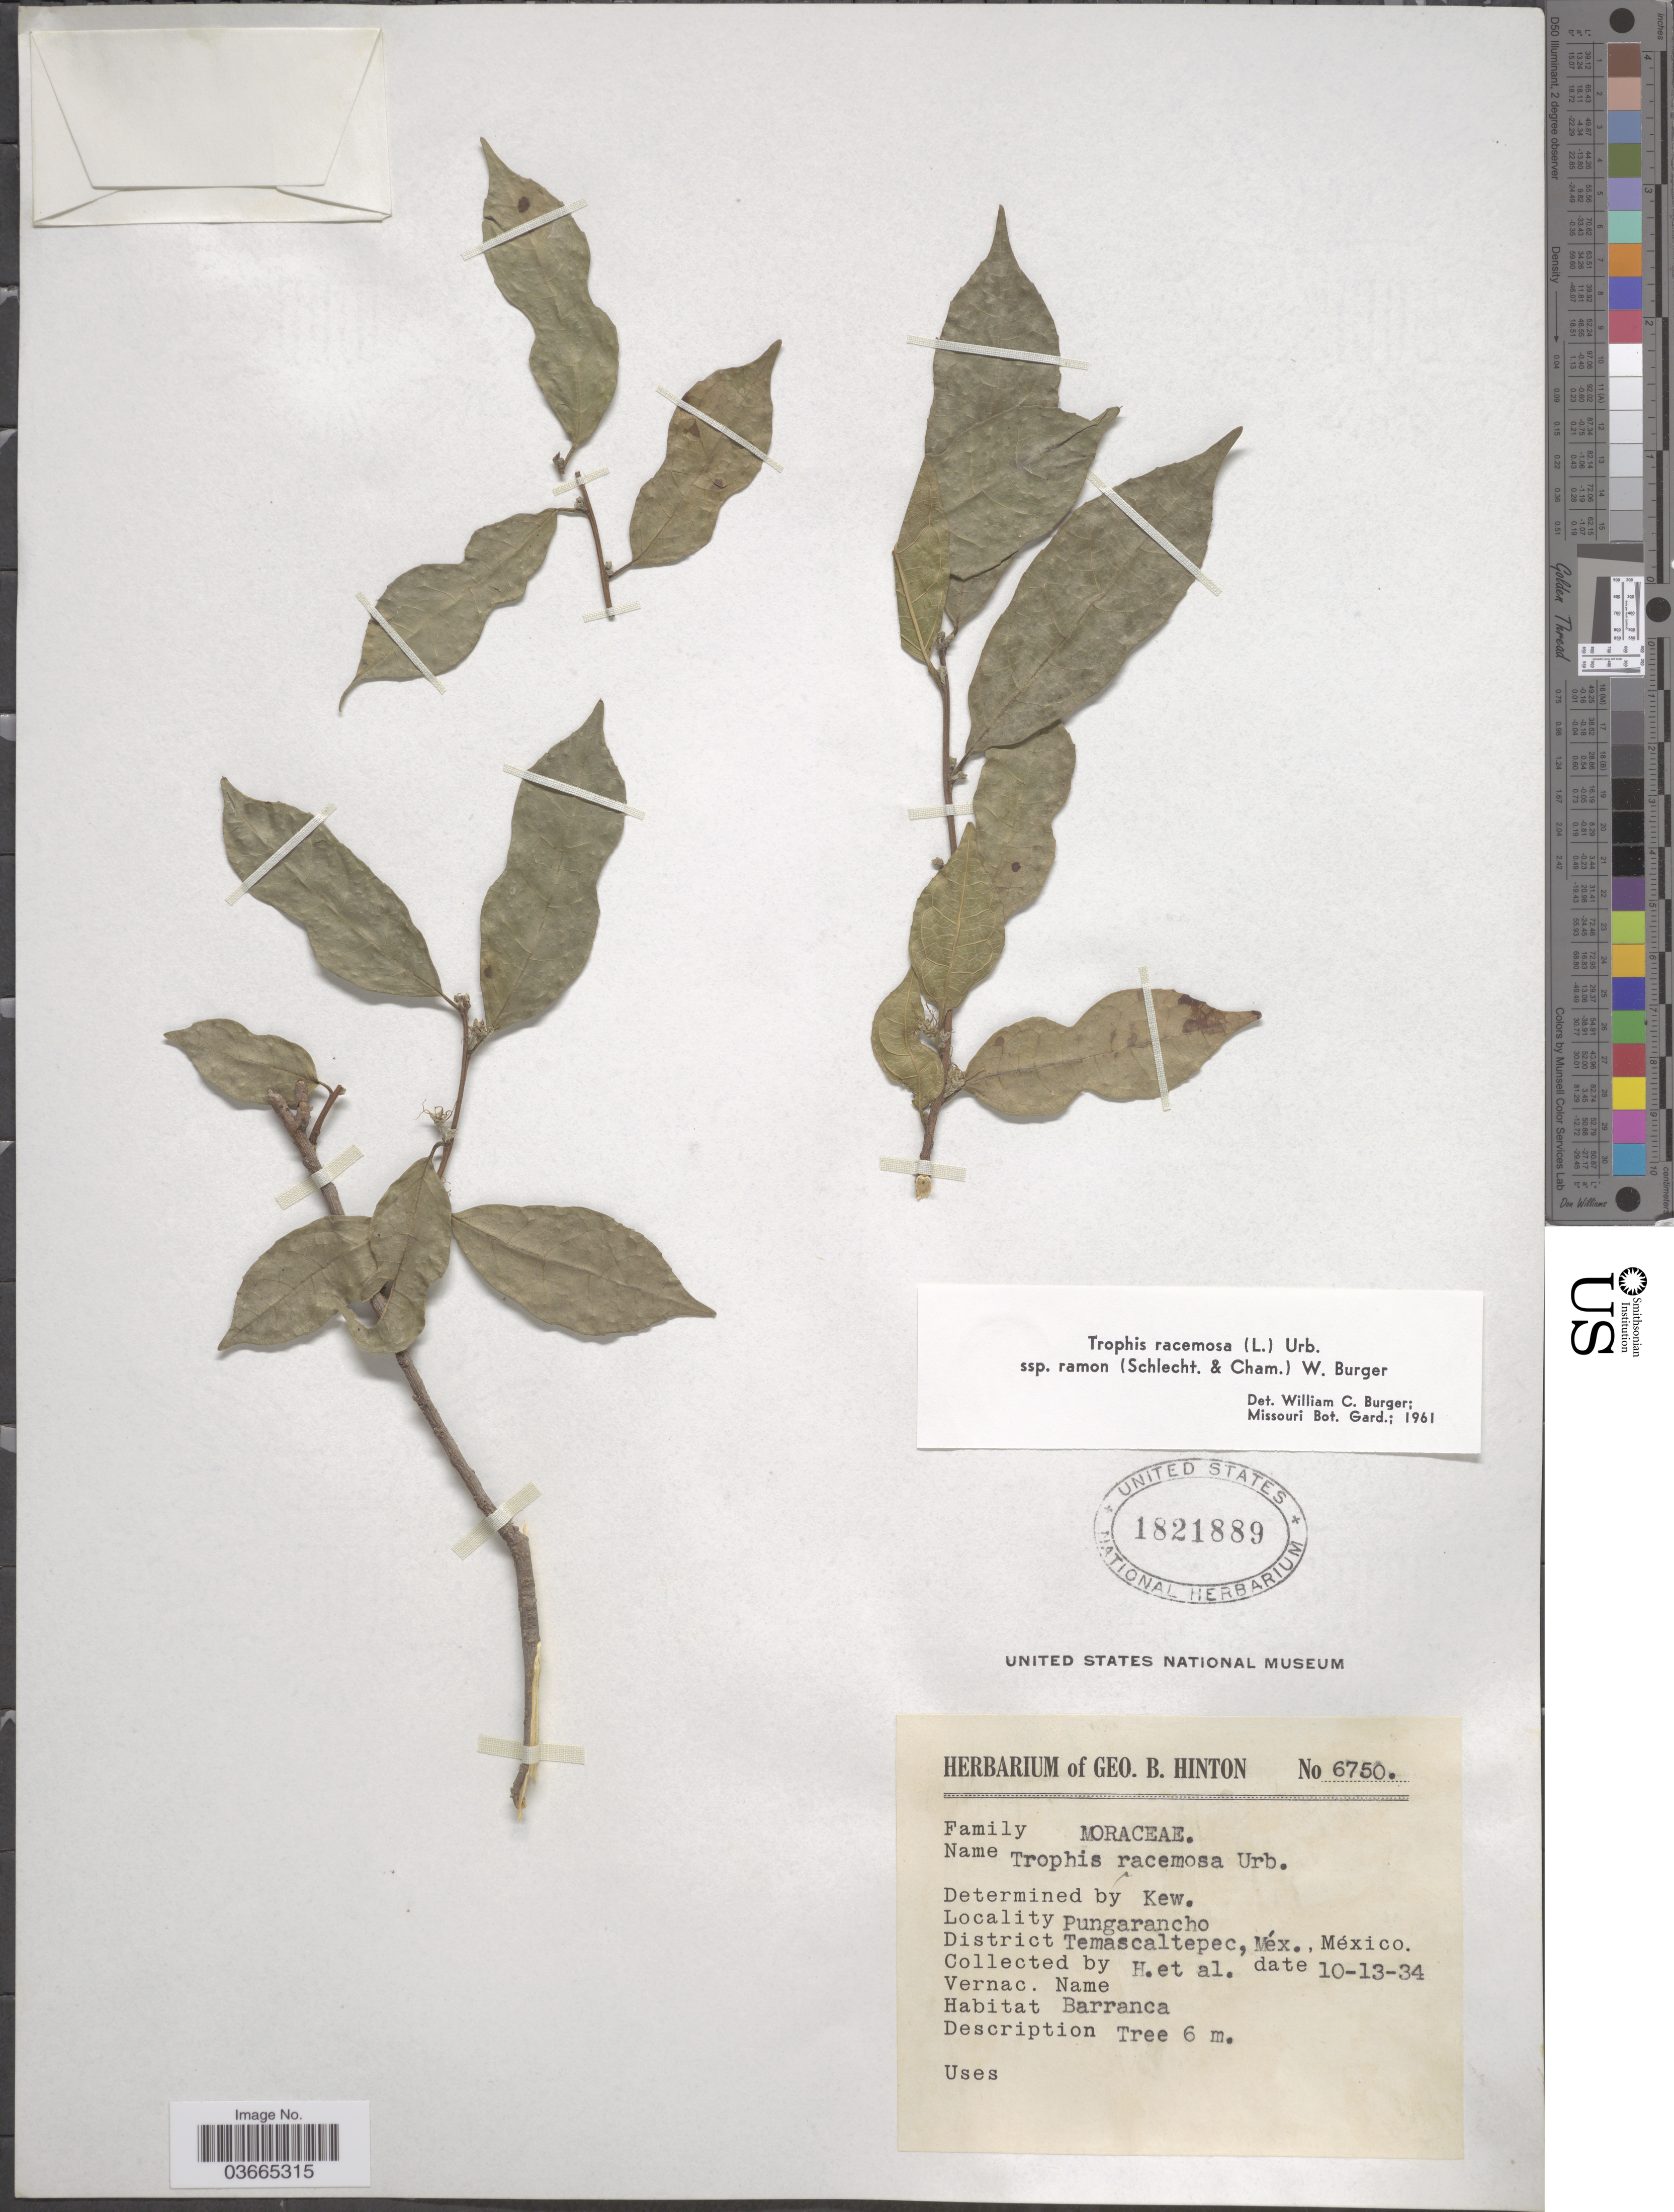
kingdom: Plantae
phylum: Tracheophyta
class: Magnoliopsida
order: Rosales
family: Moraceae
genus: Trophis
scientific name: Trophis racemosa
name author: (L.) Urb.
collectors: G. B. Hinton & et al.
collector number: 6750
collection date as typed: Transcribed d/m/y: 13/10/34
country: Mexico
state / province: México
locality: Pungarancho. District Temascaltepec.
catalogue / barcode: US 1821889